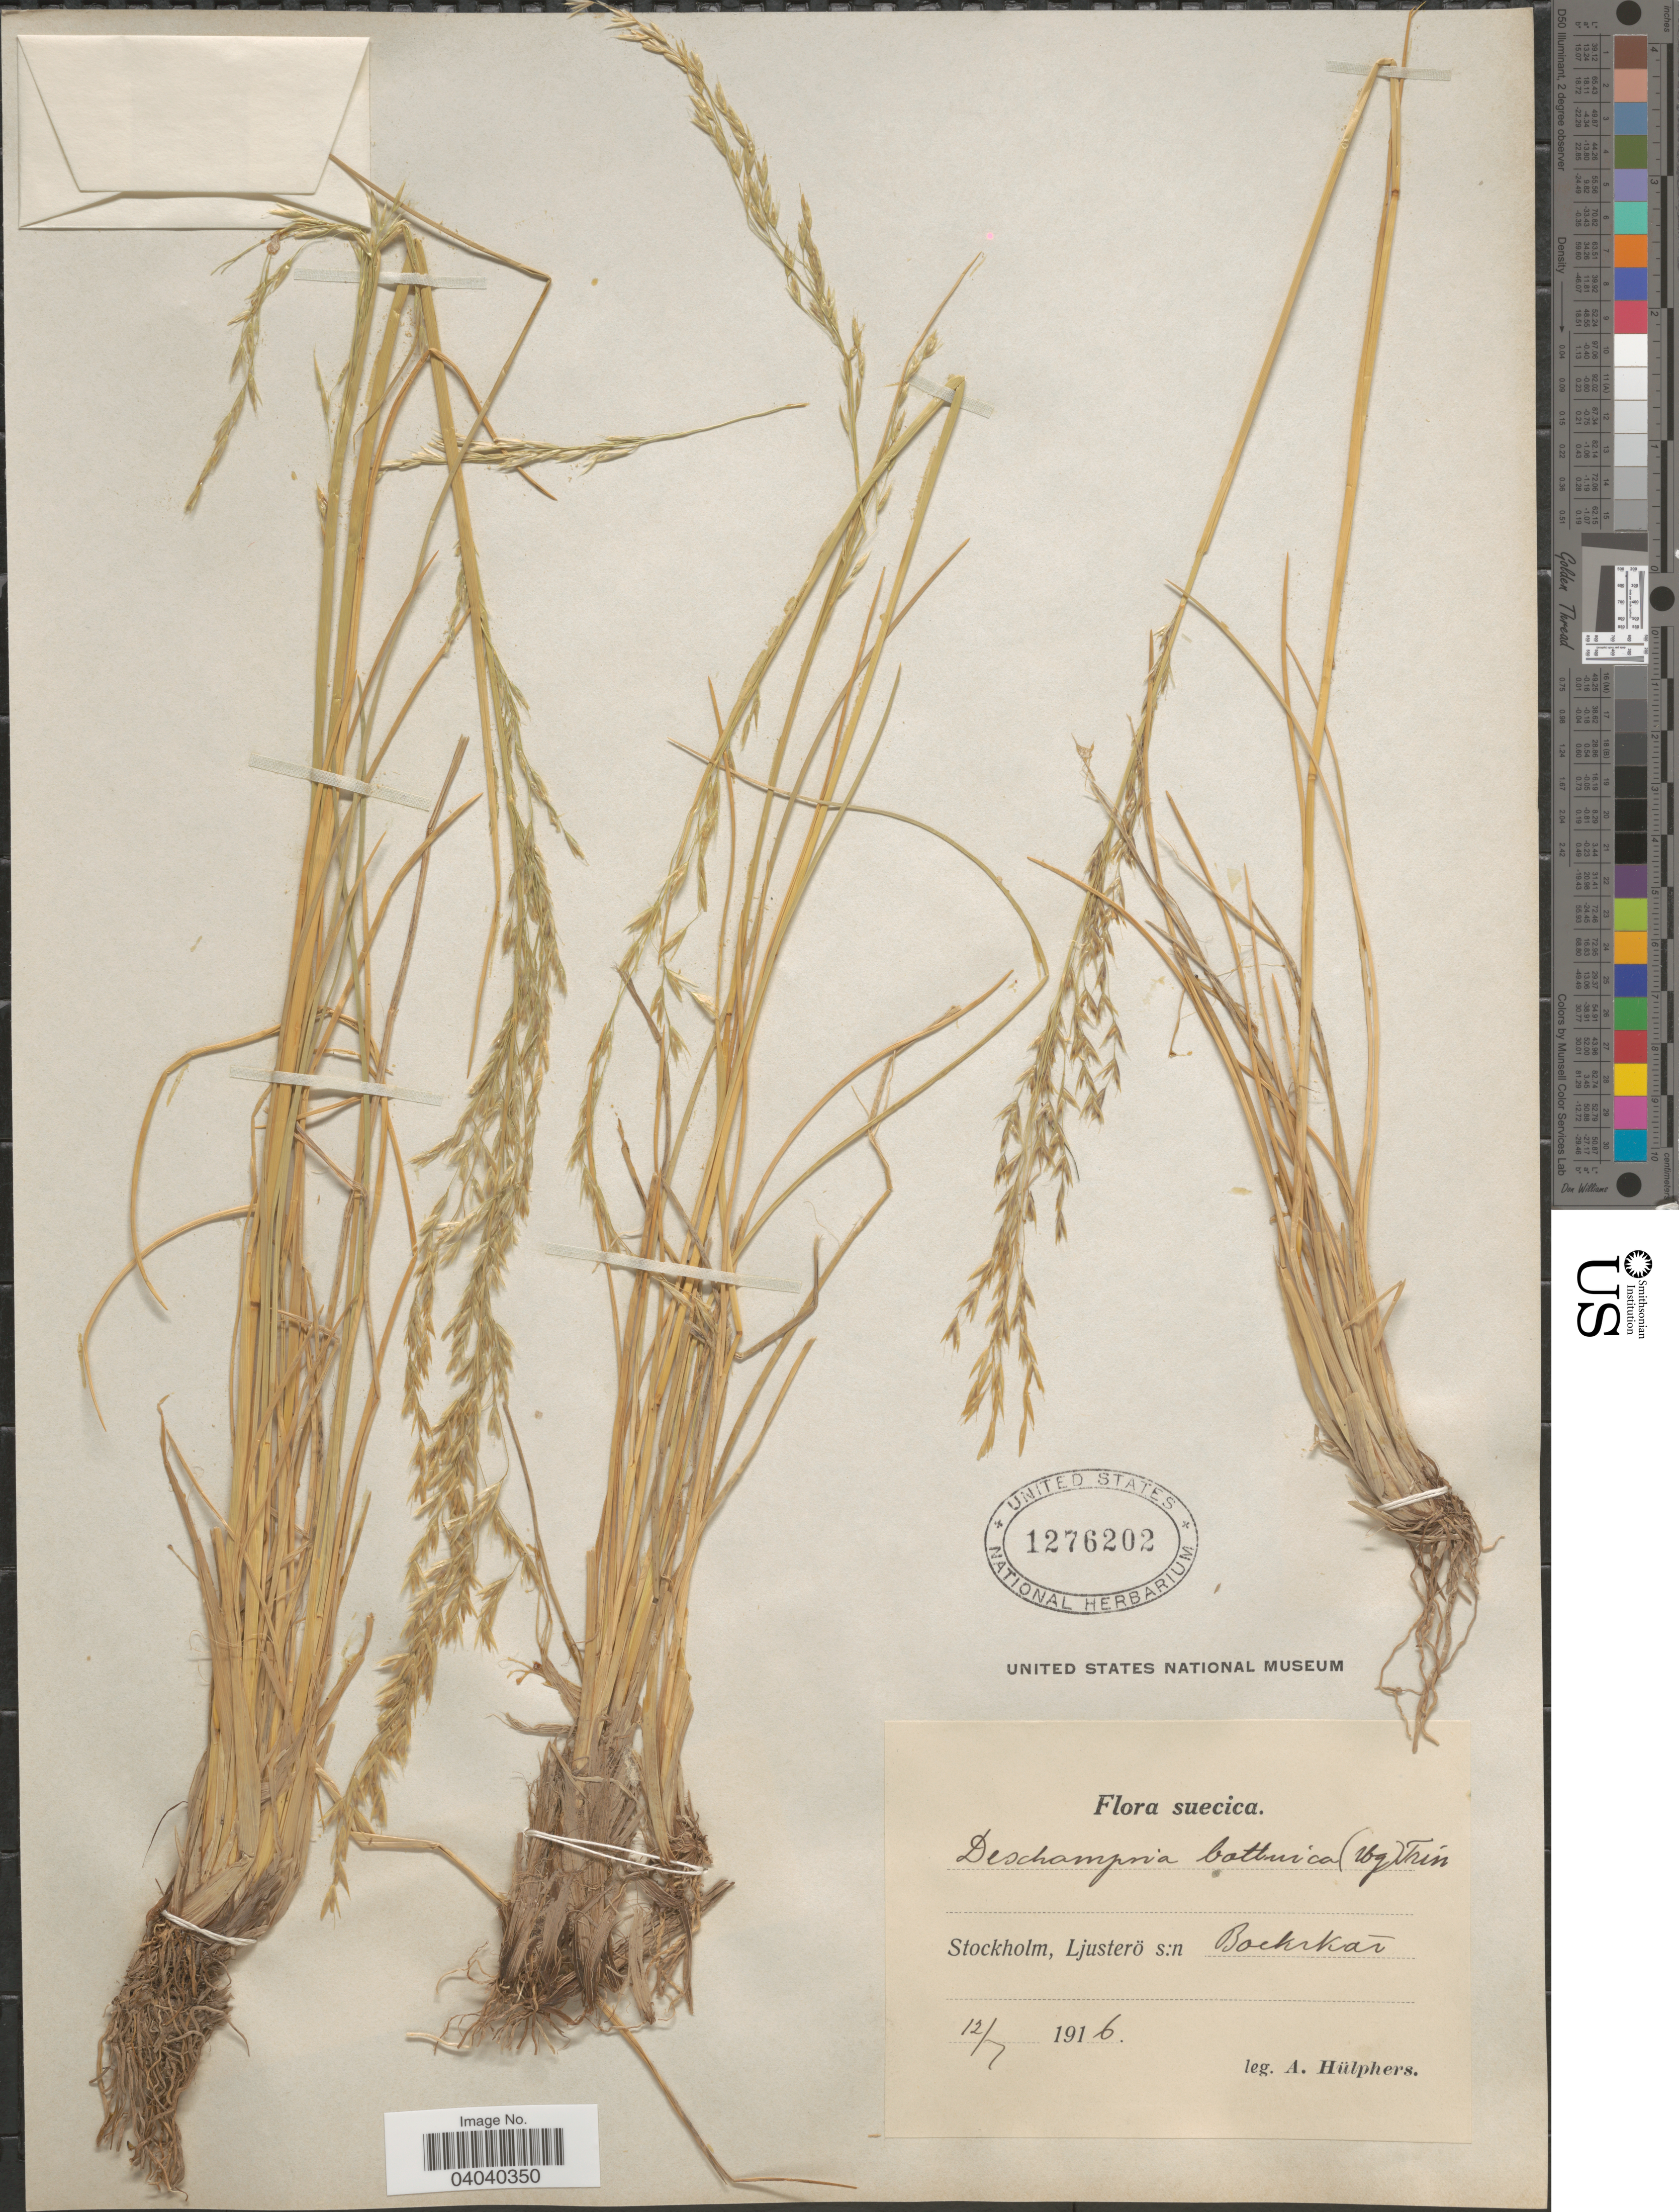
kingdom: Plantae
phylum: Tracheophyta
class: Liliopsida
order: Poales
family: Poaceae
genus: Deschampsia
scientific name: Deschampsia bottnica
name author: (Wahlenb.) Trin.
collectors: A. Hülphers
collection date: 1916-07-12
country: Sweden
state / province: Stockholm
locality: Suecica. Stockholm, Ljusterö s:n Bockskar.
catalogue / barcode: US 1276202